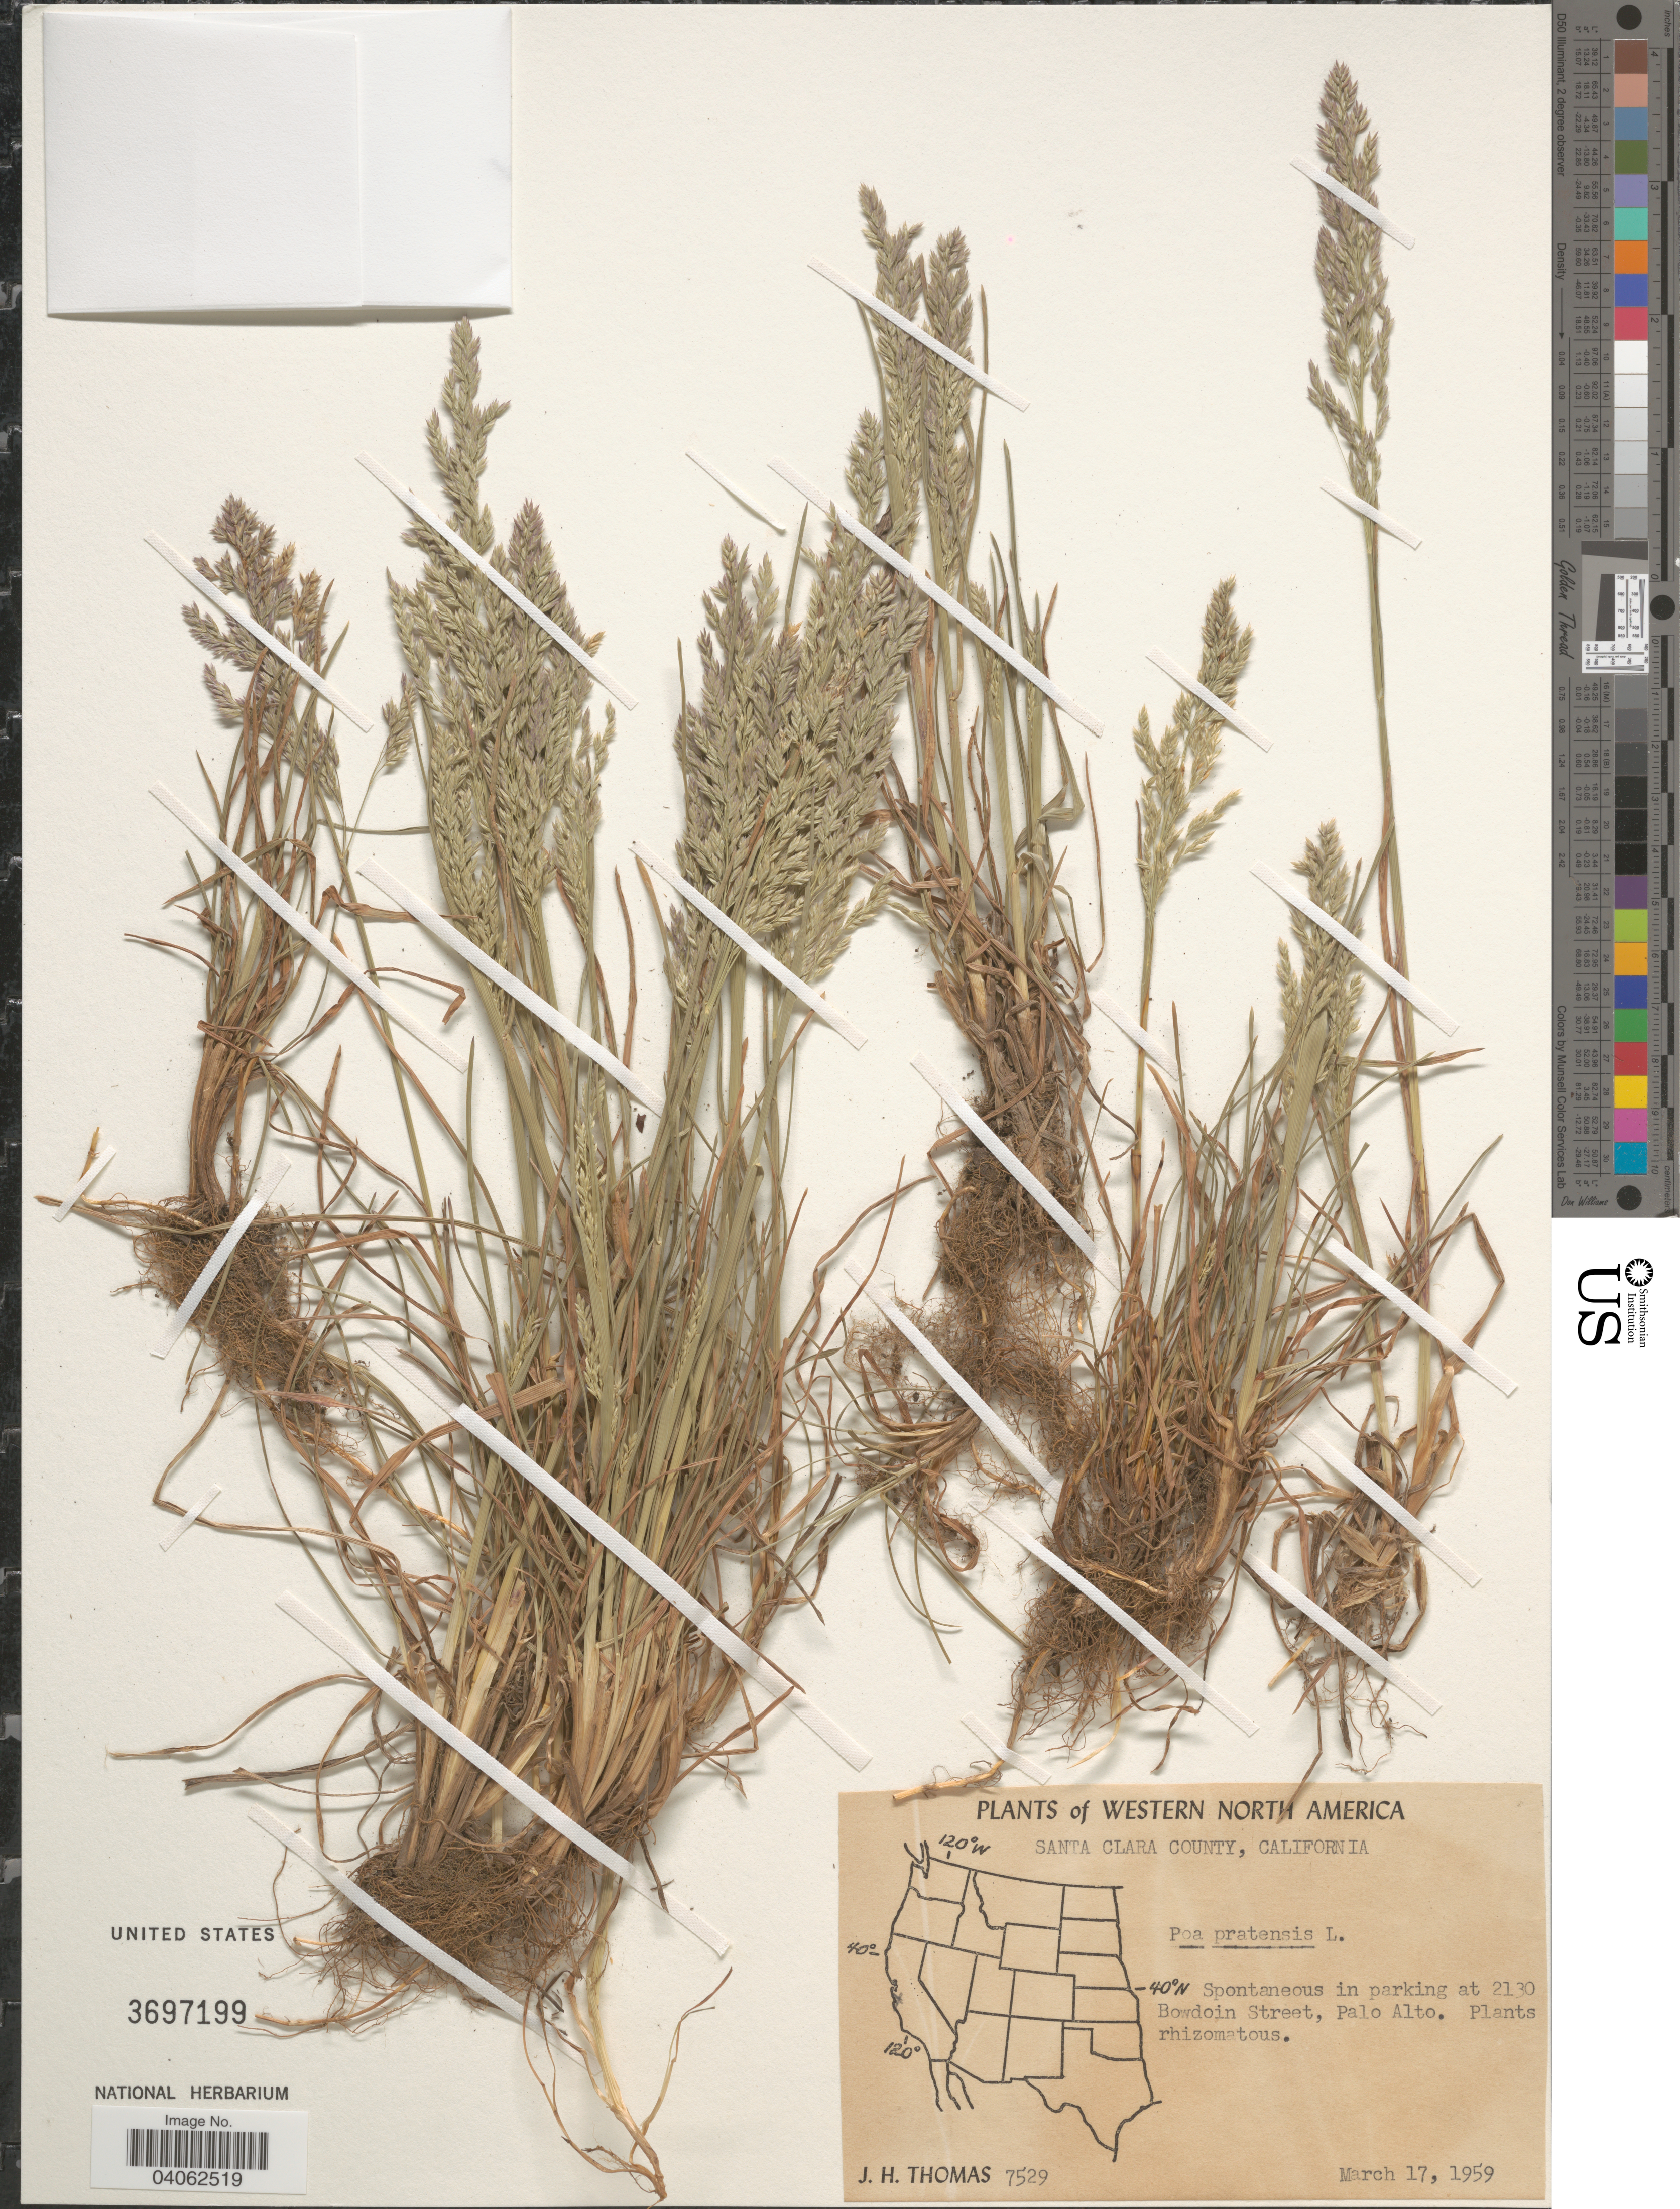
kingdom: Plantae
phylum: Tracheophyta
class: Liliopsida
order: Poales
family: Poaceae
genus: Poa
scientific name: Poa pratensis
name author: L.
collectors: J. H. Thomas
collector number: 7529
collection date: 1959-03-17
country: United States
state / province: California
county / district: Santa Clara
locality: Western North America. Santa Clara County. Spontaneous in parking at 2130 Bowdoin Street, Palo Alto.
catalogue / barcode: US 3697199